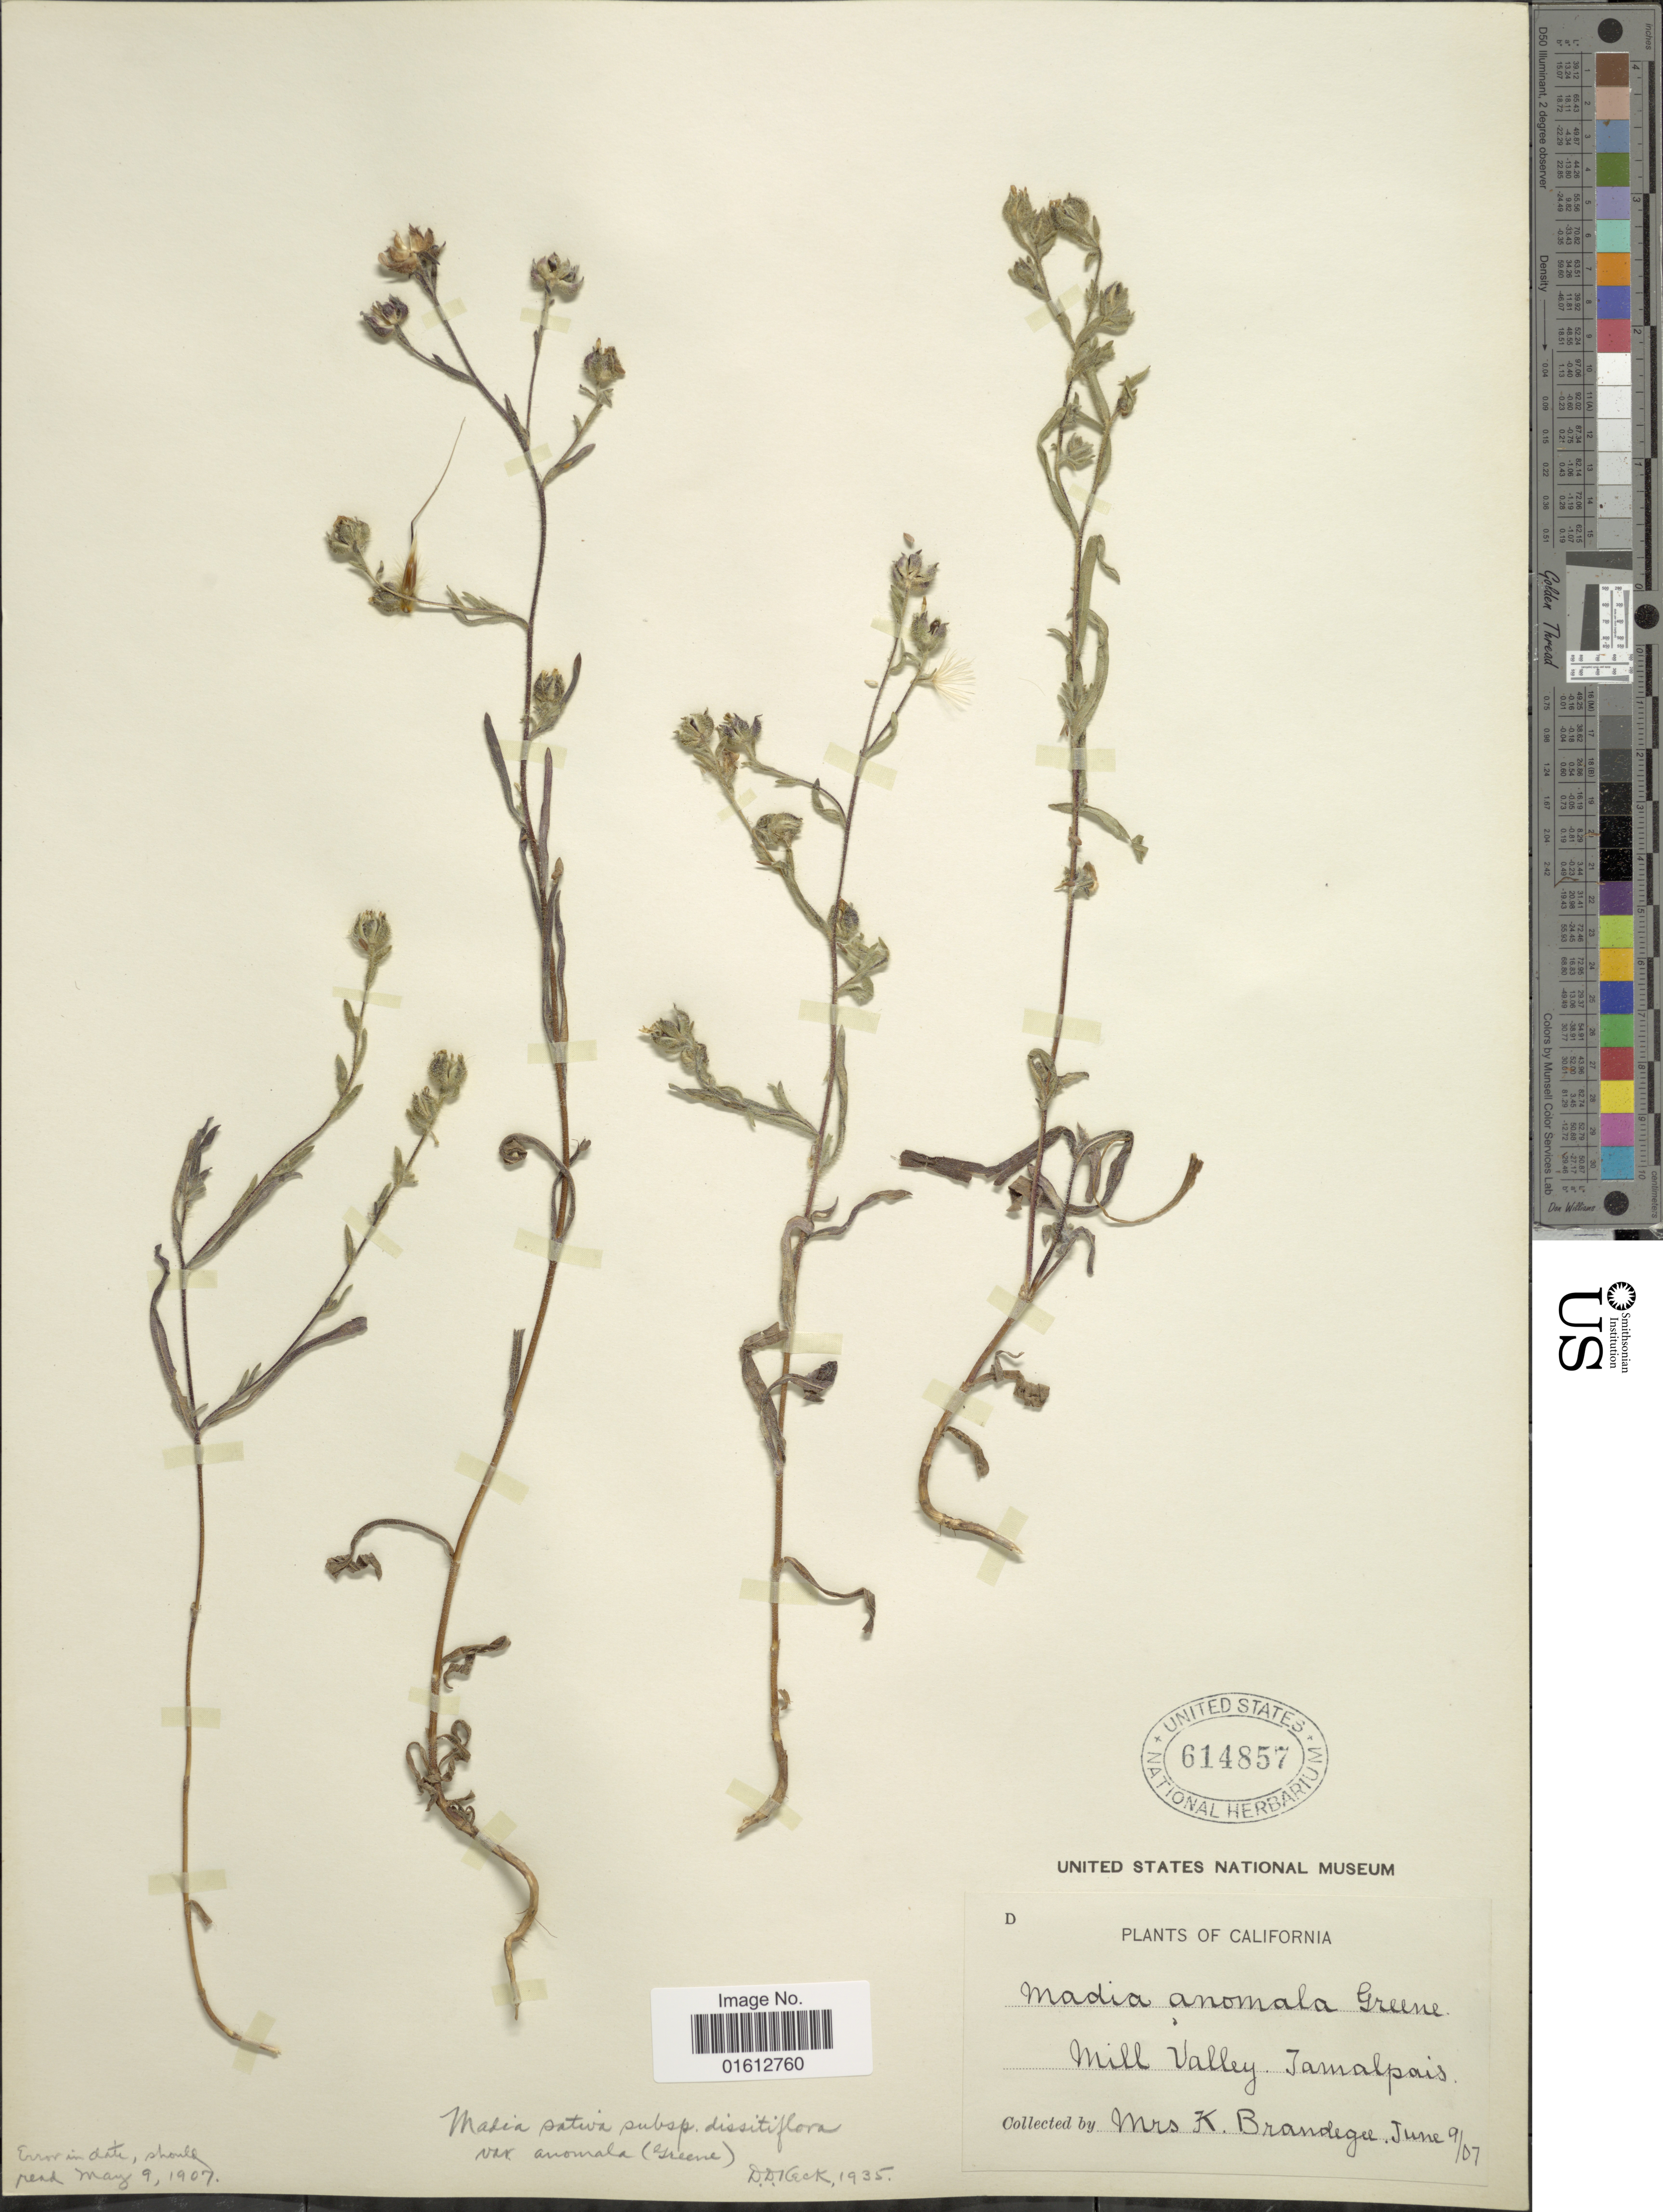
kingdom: Plantae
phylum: Tracheophyta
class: Magnoliopsida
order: Asterales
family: Asteraceae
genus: Madia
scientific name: Madia gracilis subsp. gracilis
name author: (Sm.) D.D. Keck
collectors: M. K. Brandegee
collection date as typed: Transcribed d/m/y: 9/6/7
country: United States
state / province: California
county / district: Marin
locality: California, Mill Valley. Tamalpais.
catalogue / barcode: US 614857